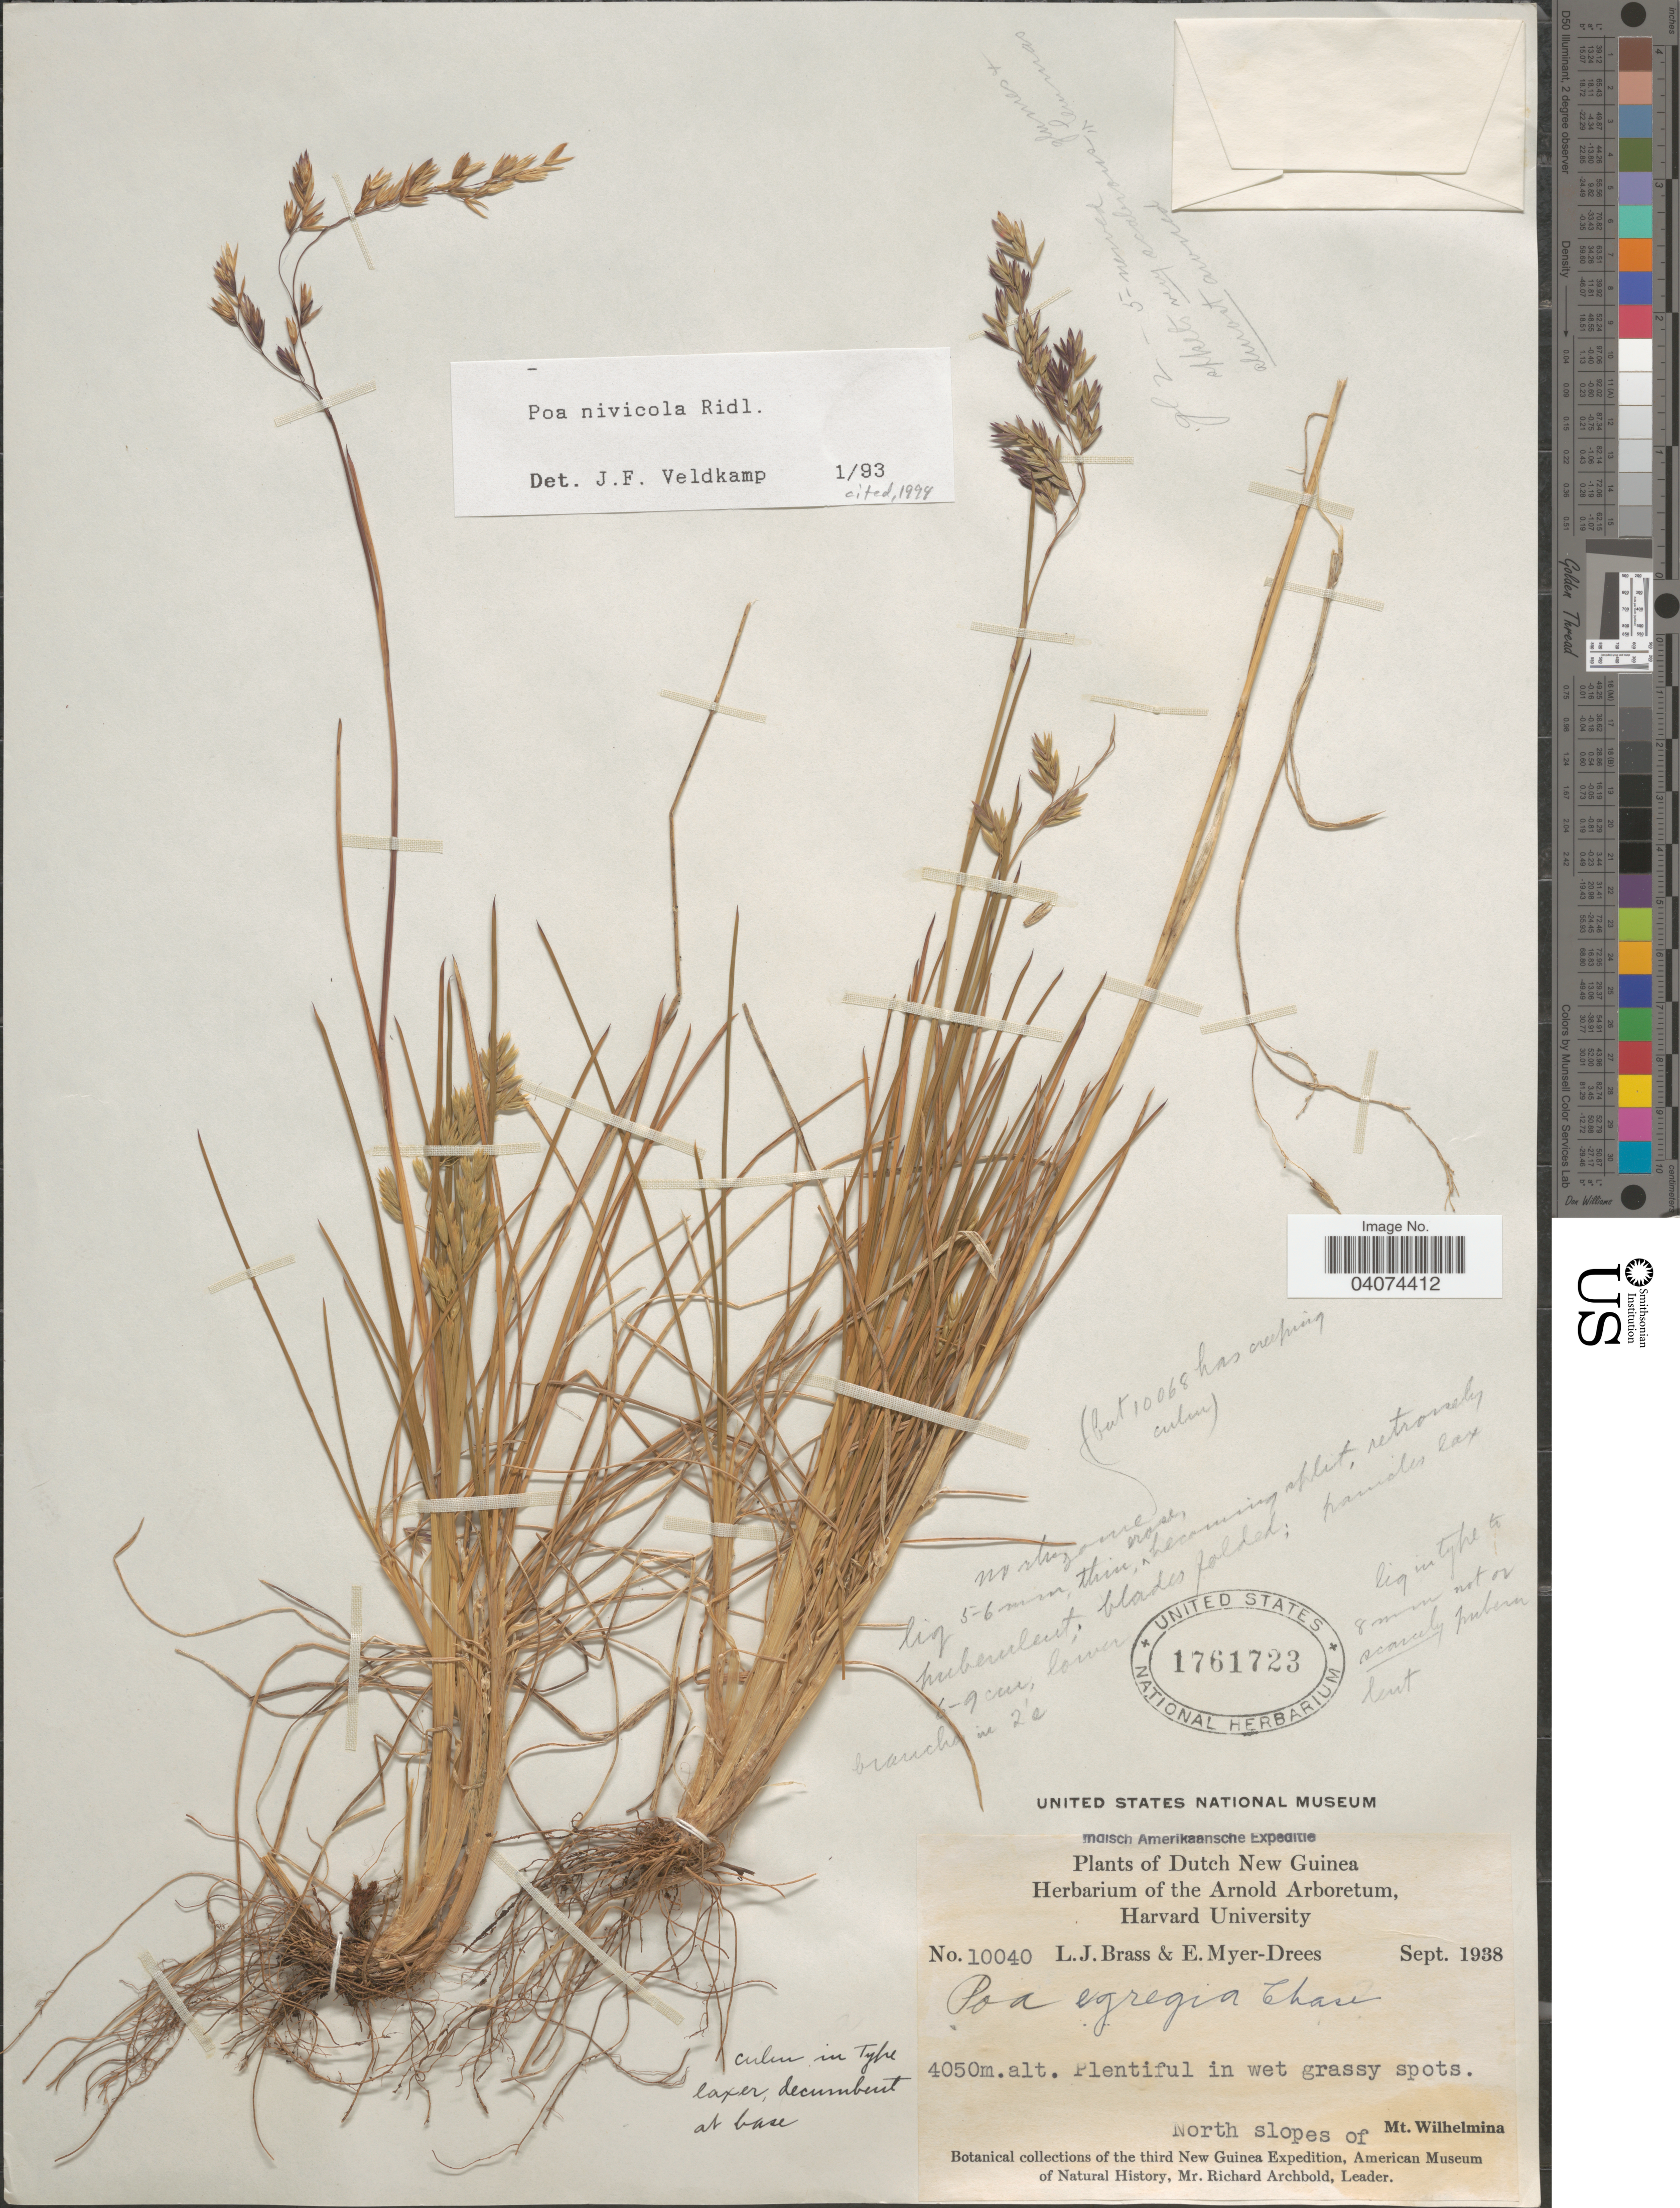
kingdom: Plantae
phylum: Tracheophyta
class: Liliopsida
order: Poales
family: Poaceae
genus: Poa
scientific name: Poa nivicola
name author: Ridl.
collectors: L. J. Brass & E. Myer-Drees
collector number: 10040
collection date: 1938-09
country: Indonesia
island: New Guinea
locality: Indisch Amerikaansche Expeditie. Dutch New Guinea. Plentiful in wet grassy spots. Northern slopes of Mt. Wilhelmina. The third New Guinea Expedition.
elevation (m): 4050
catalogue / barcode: US 1761723